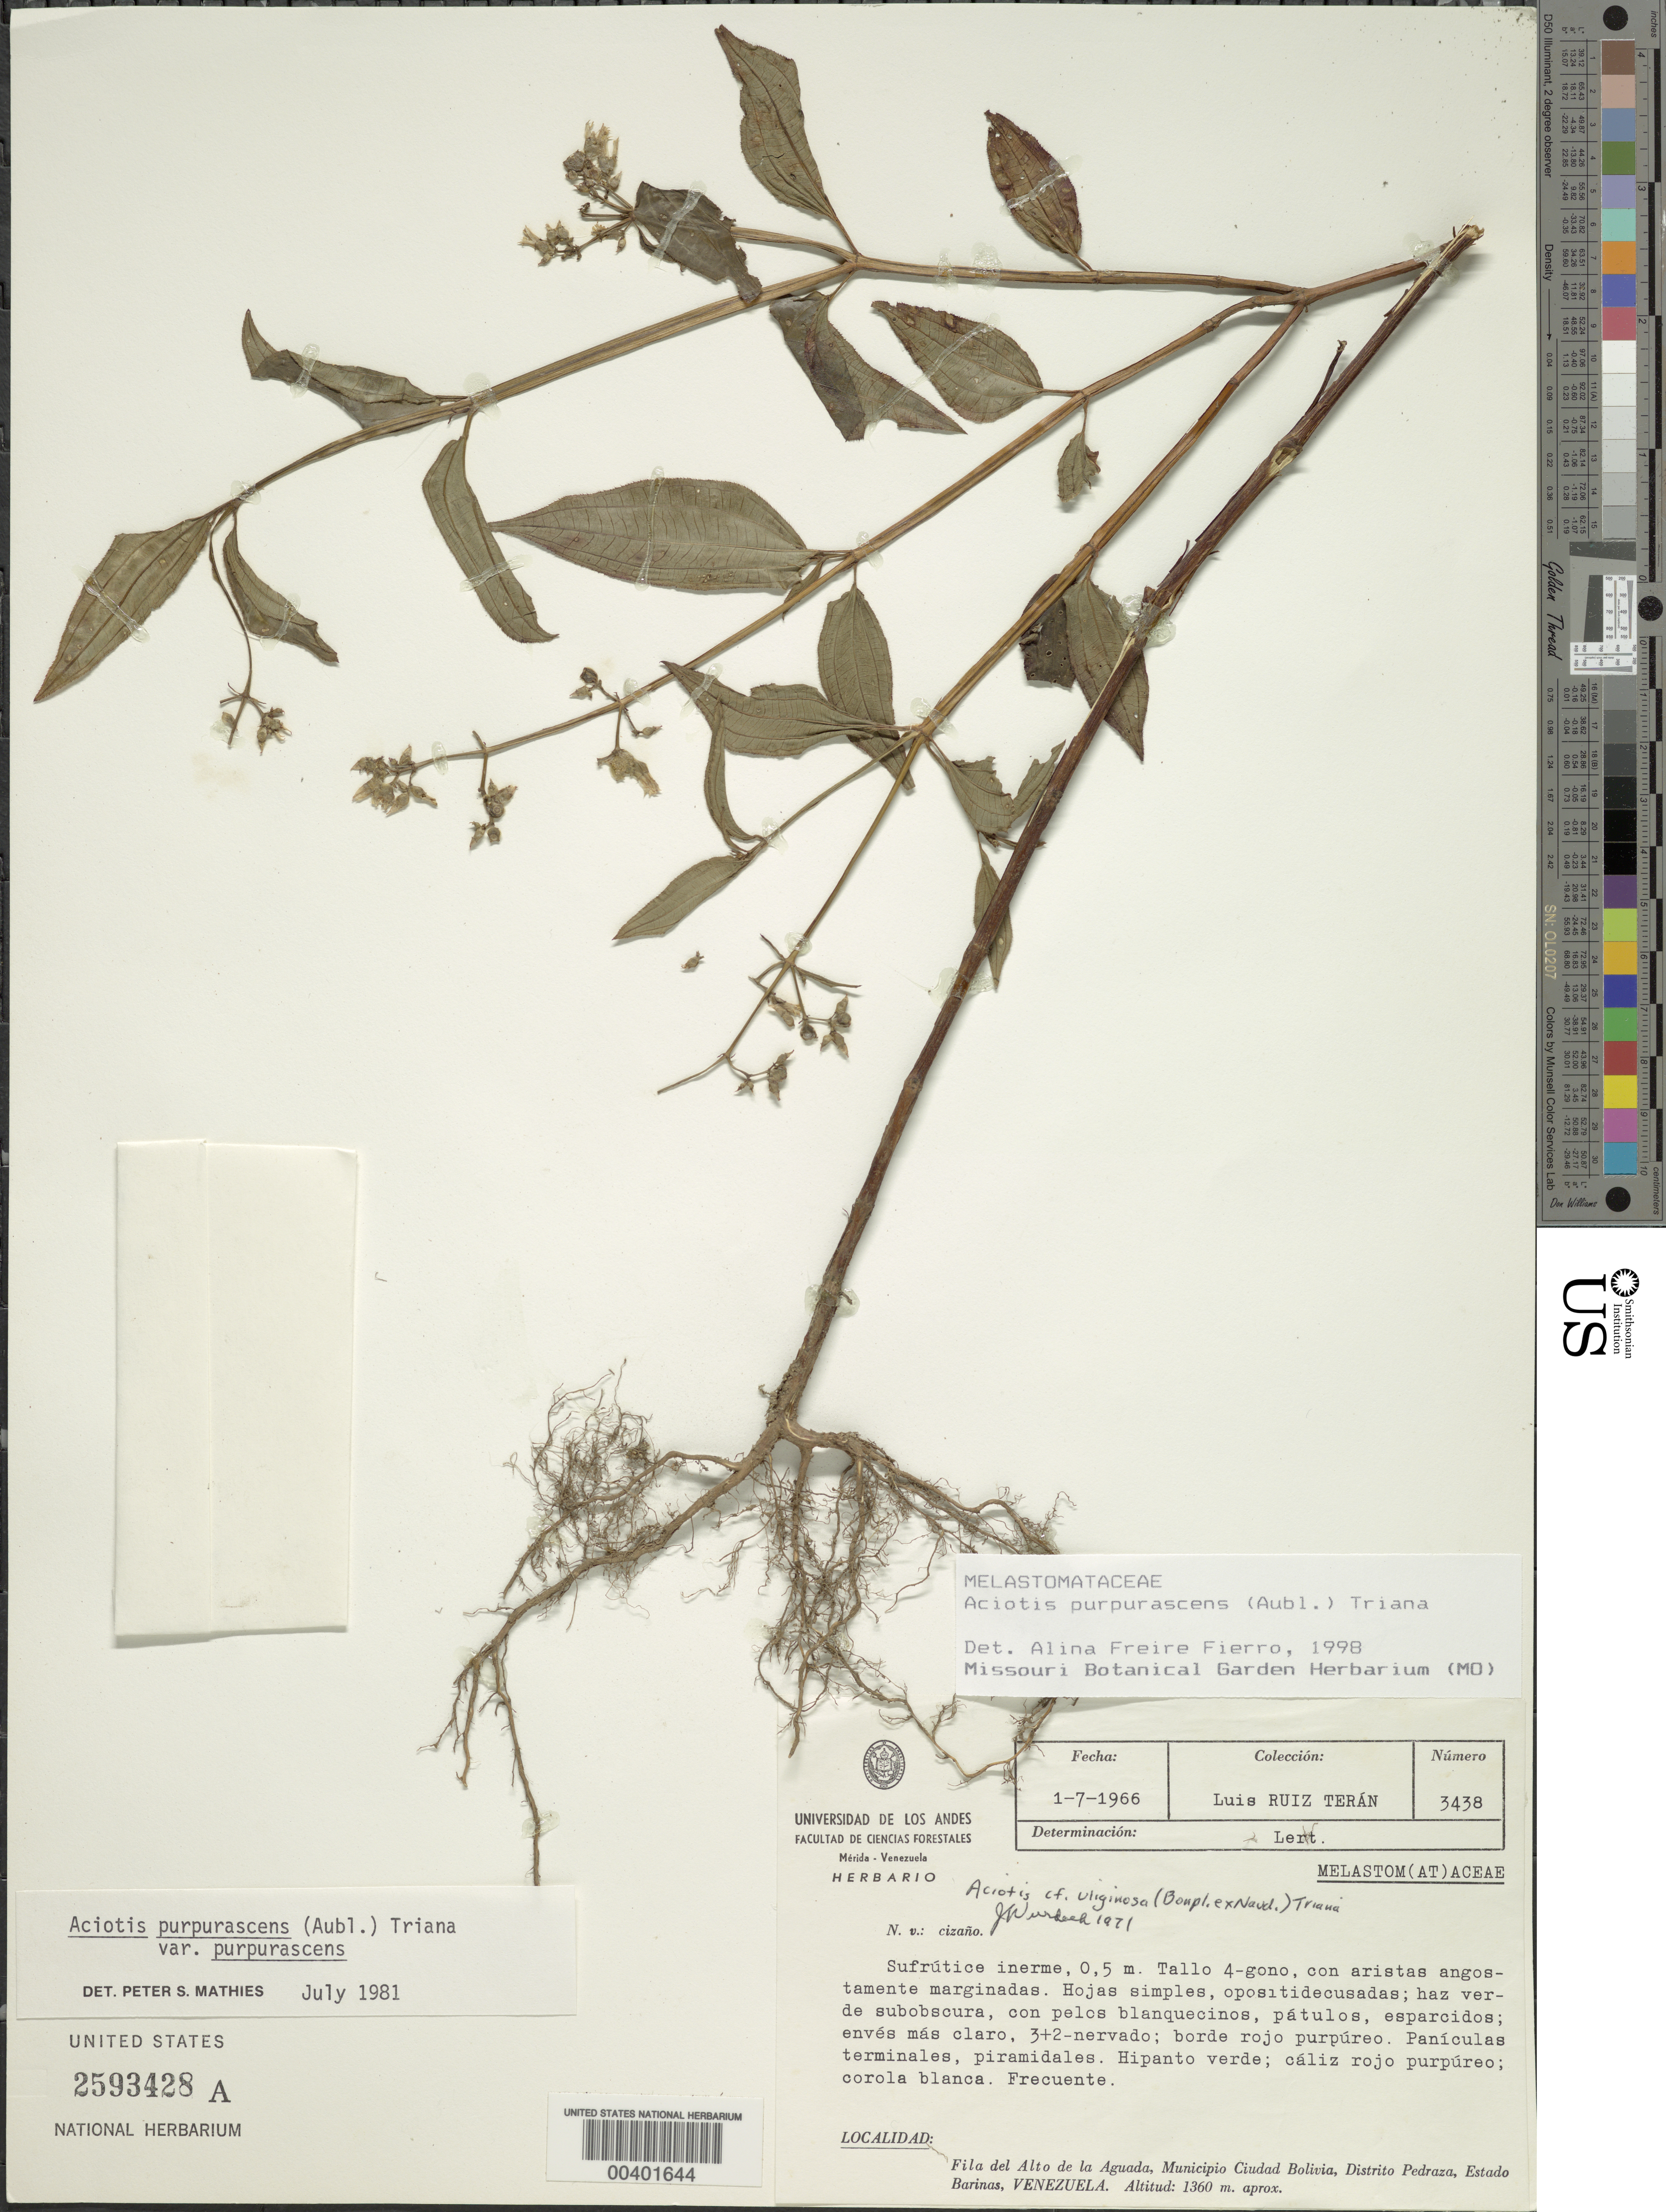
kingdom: Plantae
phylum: Tracheophyta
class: Magnoliopsida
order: Myrtales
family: Melastomataceae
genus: Aciotis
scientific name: Aciotis purpurascens var. purpurascens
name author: (Aubl.) Triana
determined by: Mathies, P. S.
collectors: L. E. Ruíz-Terán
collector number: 3438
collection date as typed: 01 Jul 1966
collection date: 1966-07-01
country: Venezuela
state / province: Barinas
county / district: Pedraza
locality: Fila del Alto de la Aguada, Municipio Ciudad Bolivia. Aguada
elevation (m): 1360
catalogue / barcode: US 2593428A